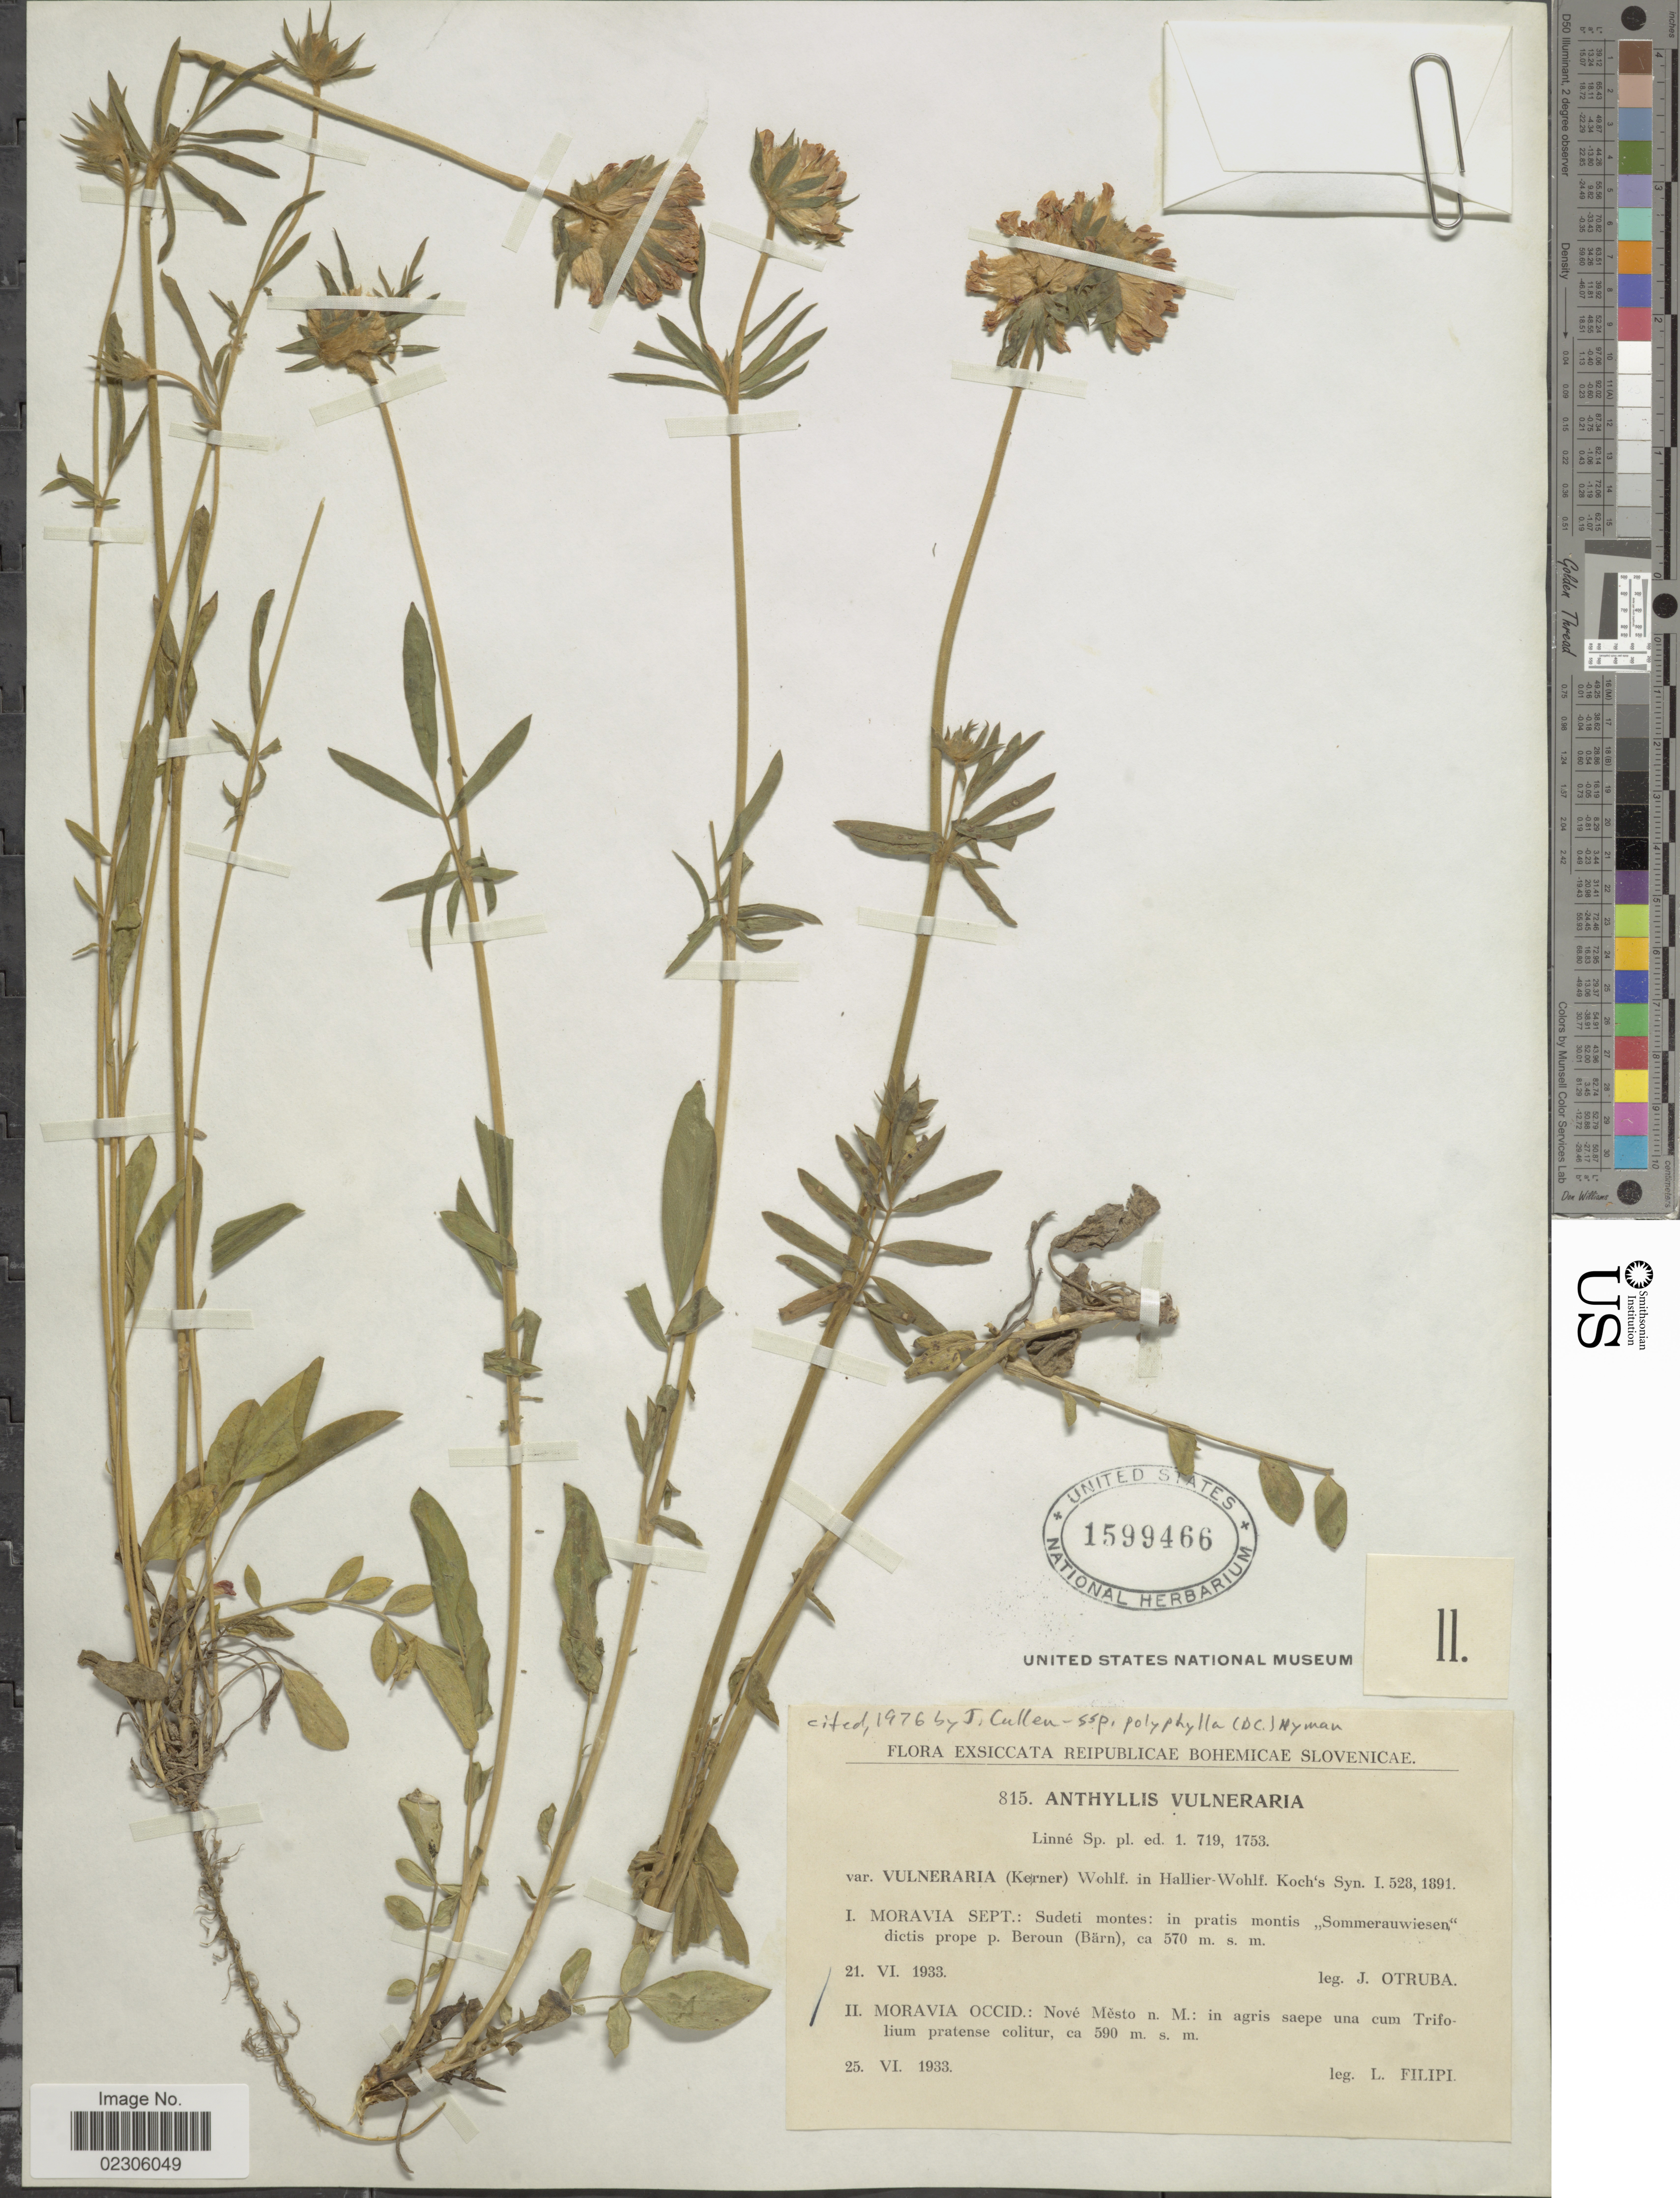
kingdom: Plantae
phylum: Tracheophyta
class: Magnoliopsida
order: Fabales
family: Fabaceae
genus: Anthyllis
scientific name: Anthyllis vulneraria subsp. polyphylla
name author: (DC.) Nyman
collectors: L. Filipi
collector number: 815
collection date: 1933-06-25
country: Czechia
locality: Reipublicae Bohemicae Slovenicae, Morvia Occid., Nove Mesto n. M., una cum Trifolium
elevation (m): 590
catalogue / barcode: US 1599466